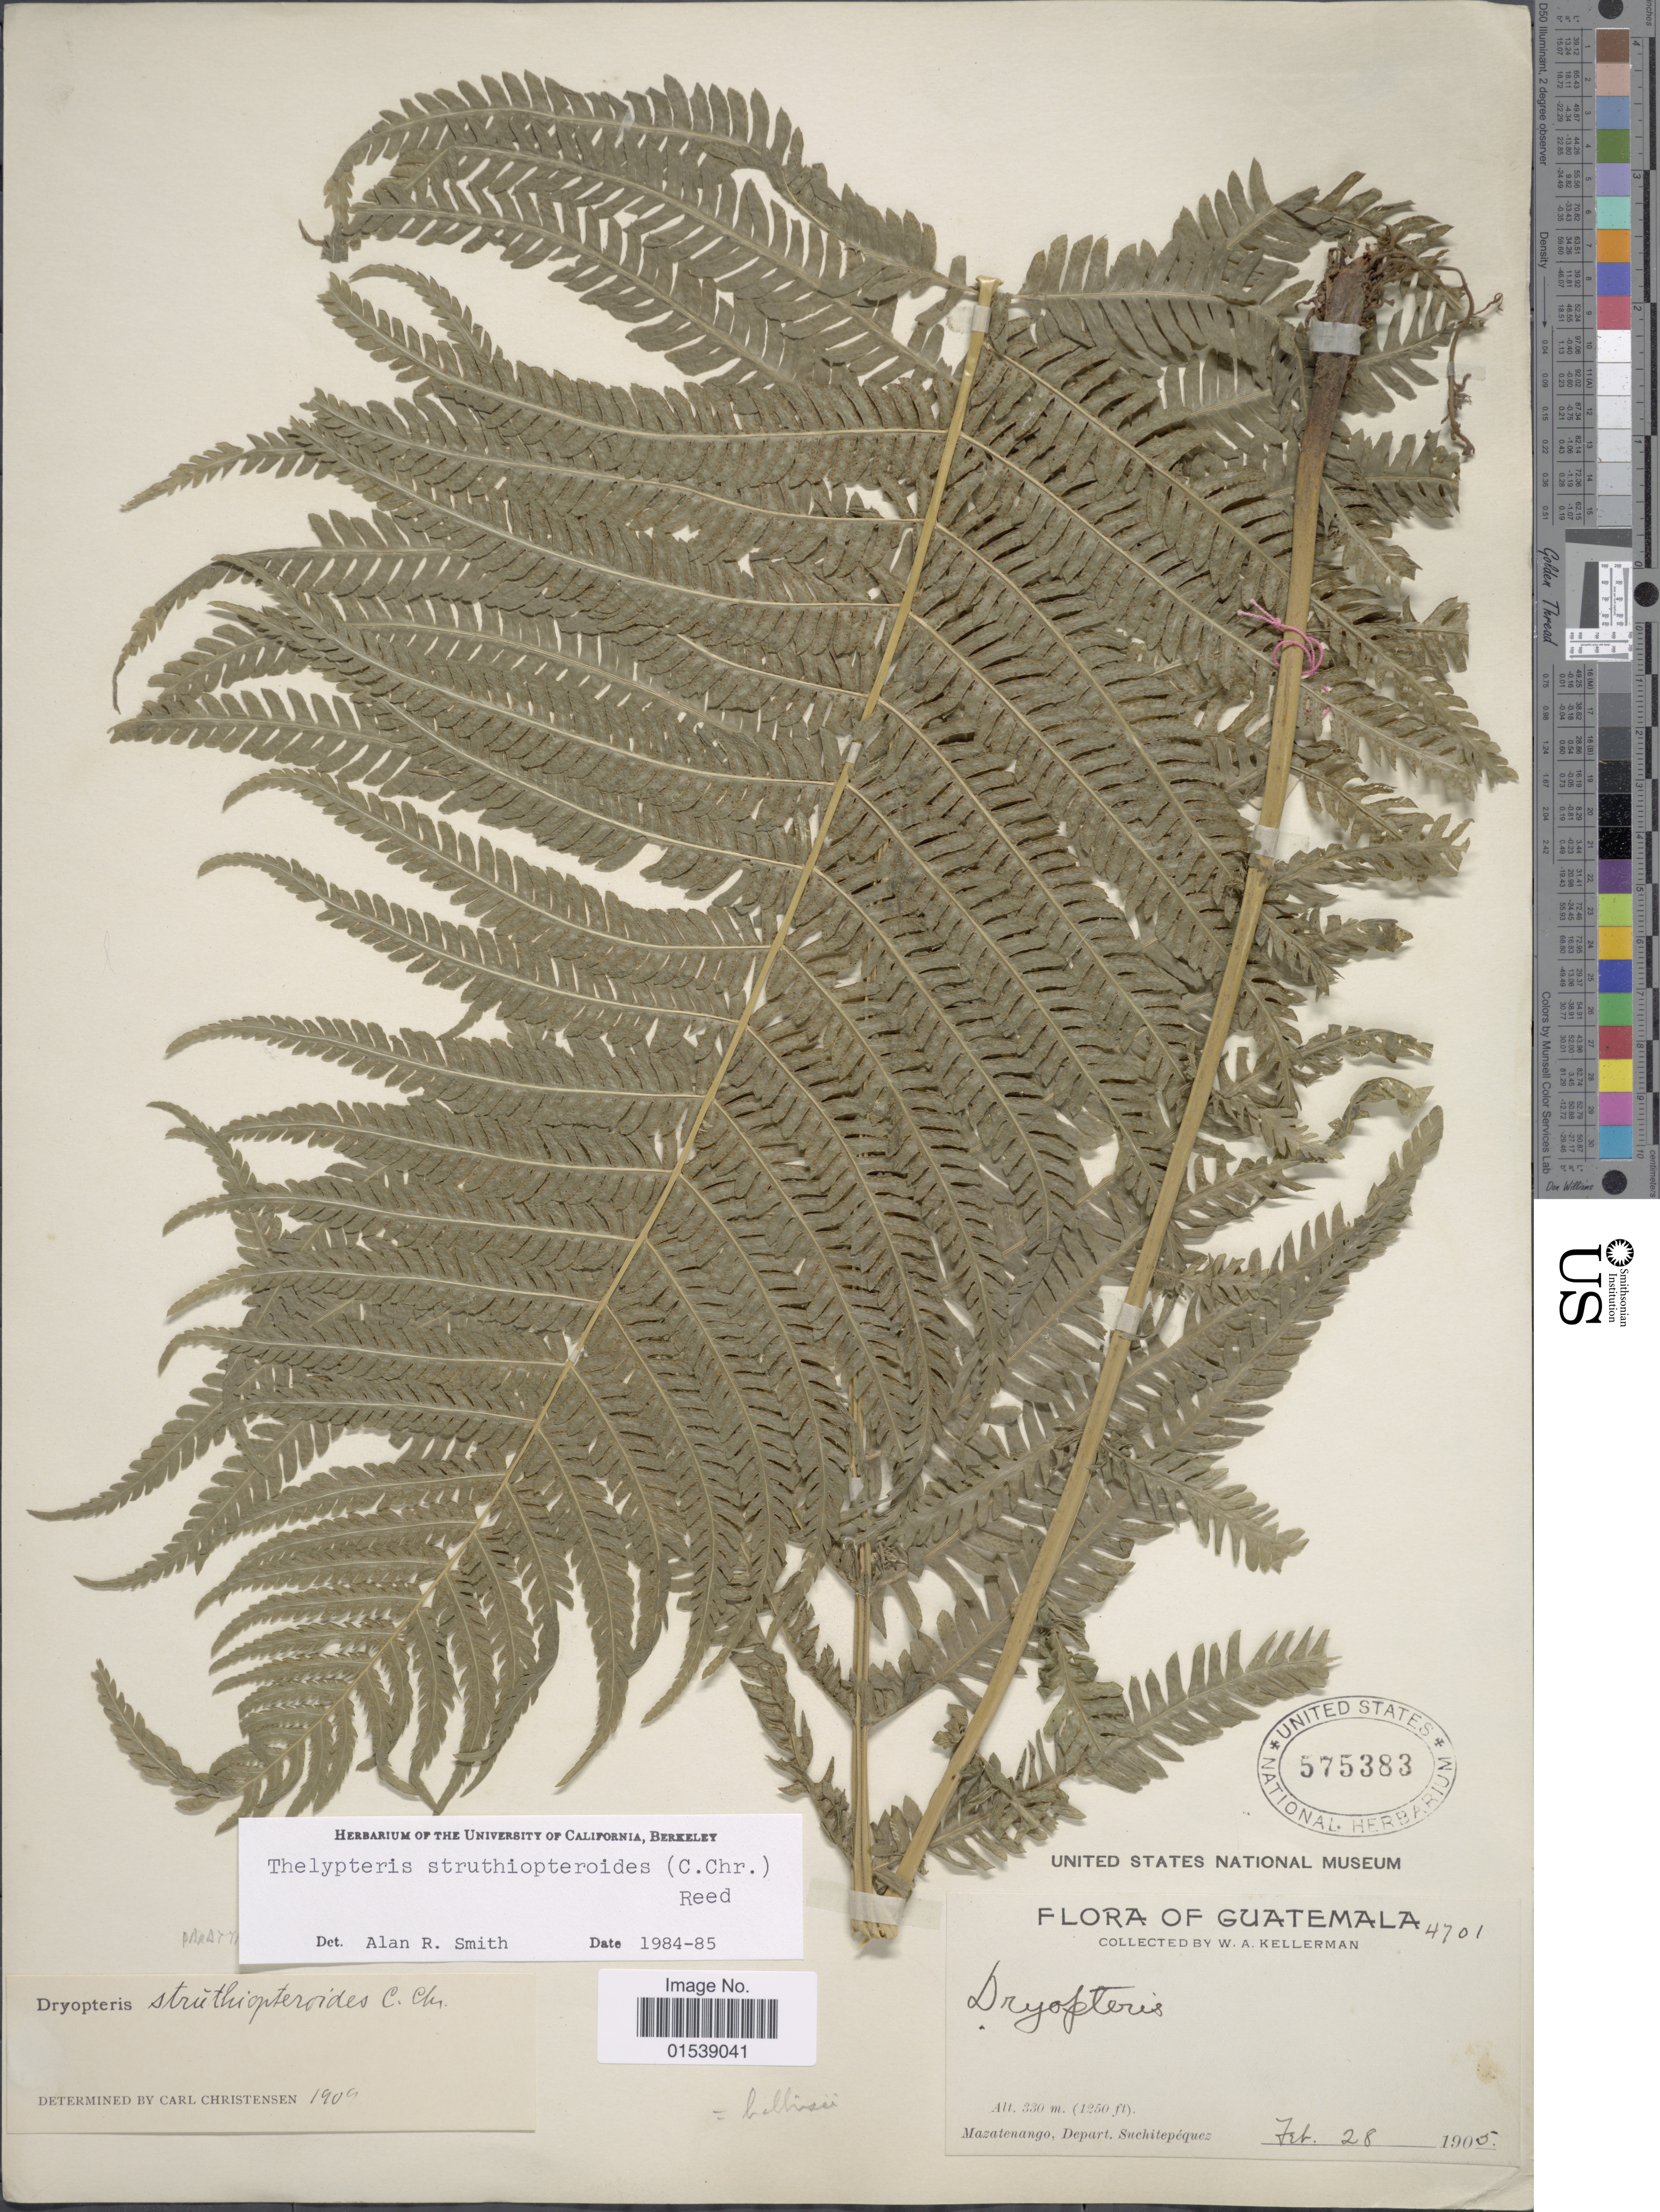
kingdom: Plantae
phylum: Tracheophyta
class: Polypodiopsida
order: Polypodiales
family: Thelypteridaceae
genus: Amauropelta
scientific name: Amauropelta struthiopteroides (C. Chr.) comb. nov., ined 2015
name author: (C. Chr.)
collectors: W. Kellerman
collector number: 4701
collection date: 1905-02-28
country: Guatemala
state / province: Suchitepéquez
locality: Mazatenango, Depart. Suchitepequez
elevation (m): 381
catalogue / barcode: US 575383